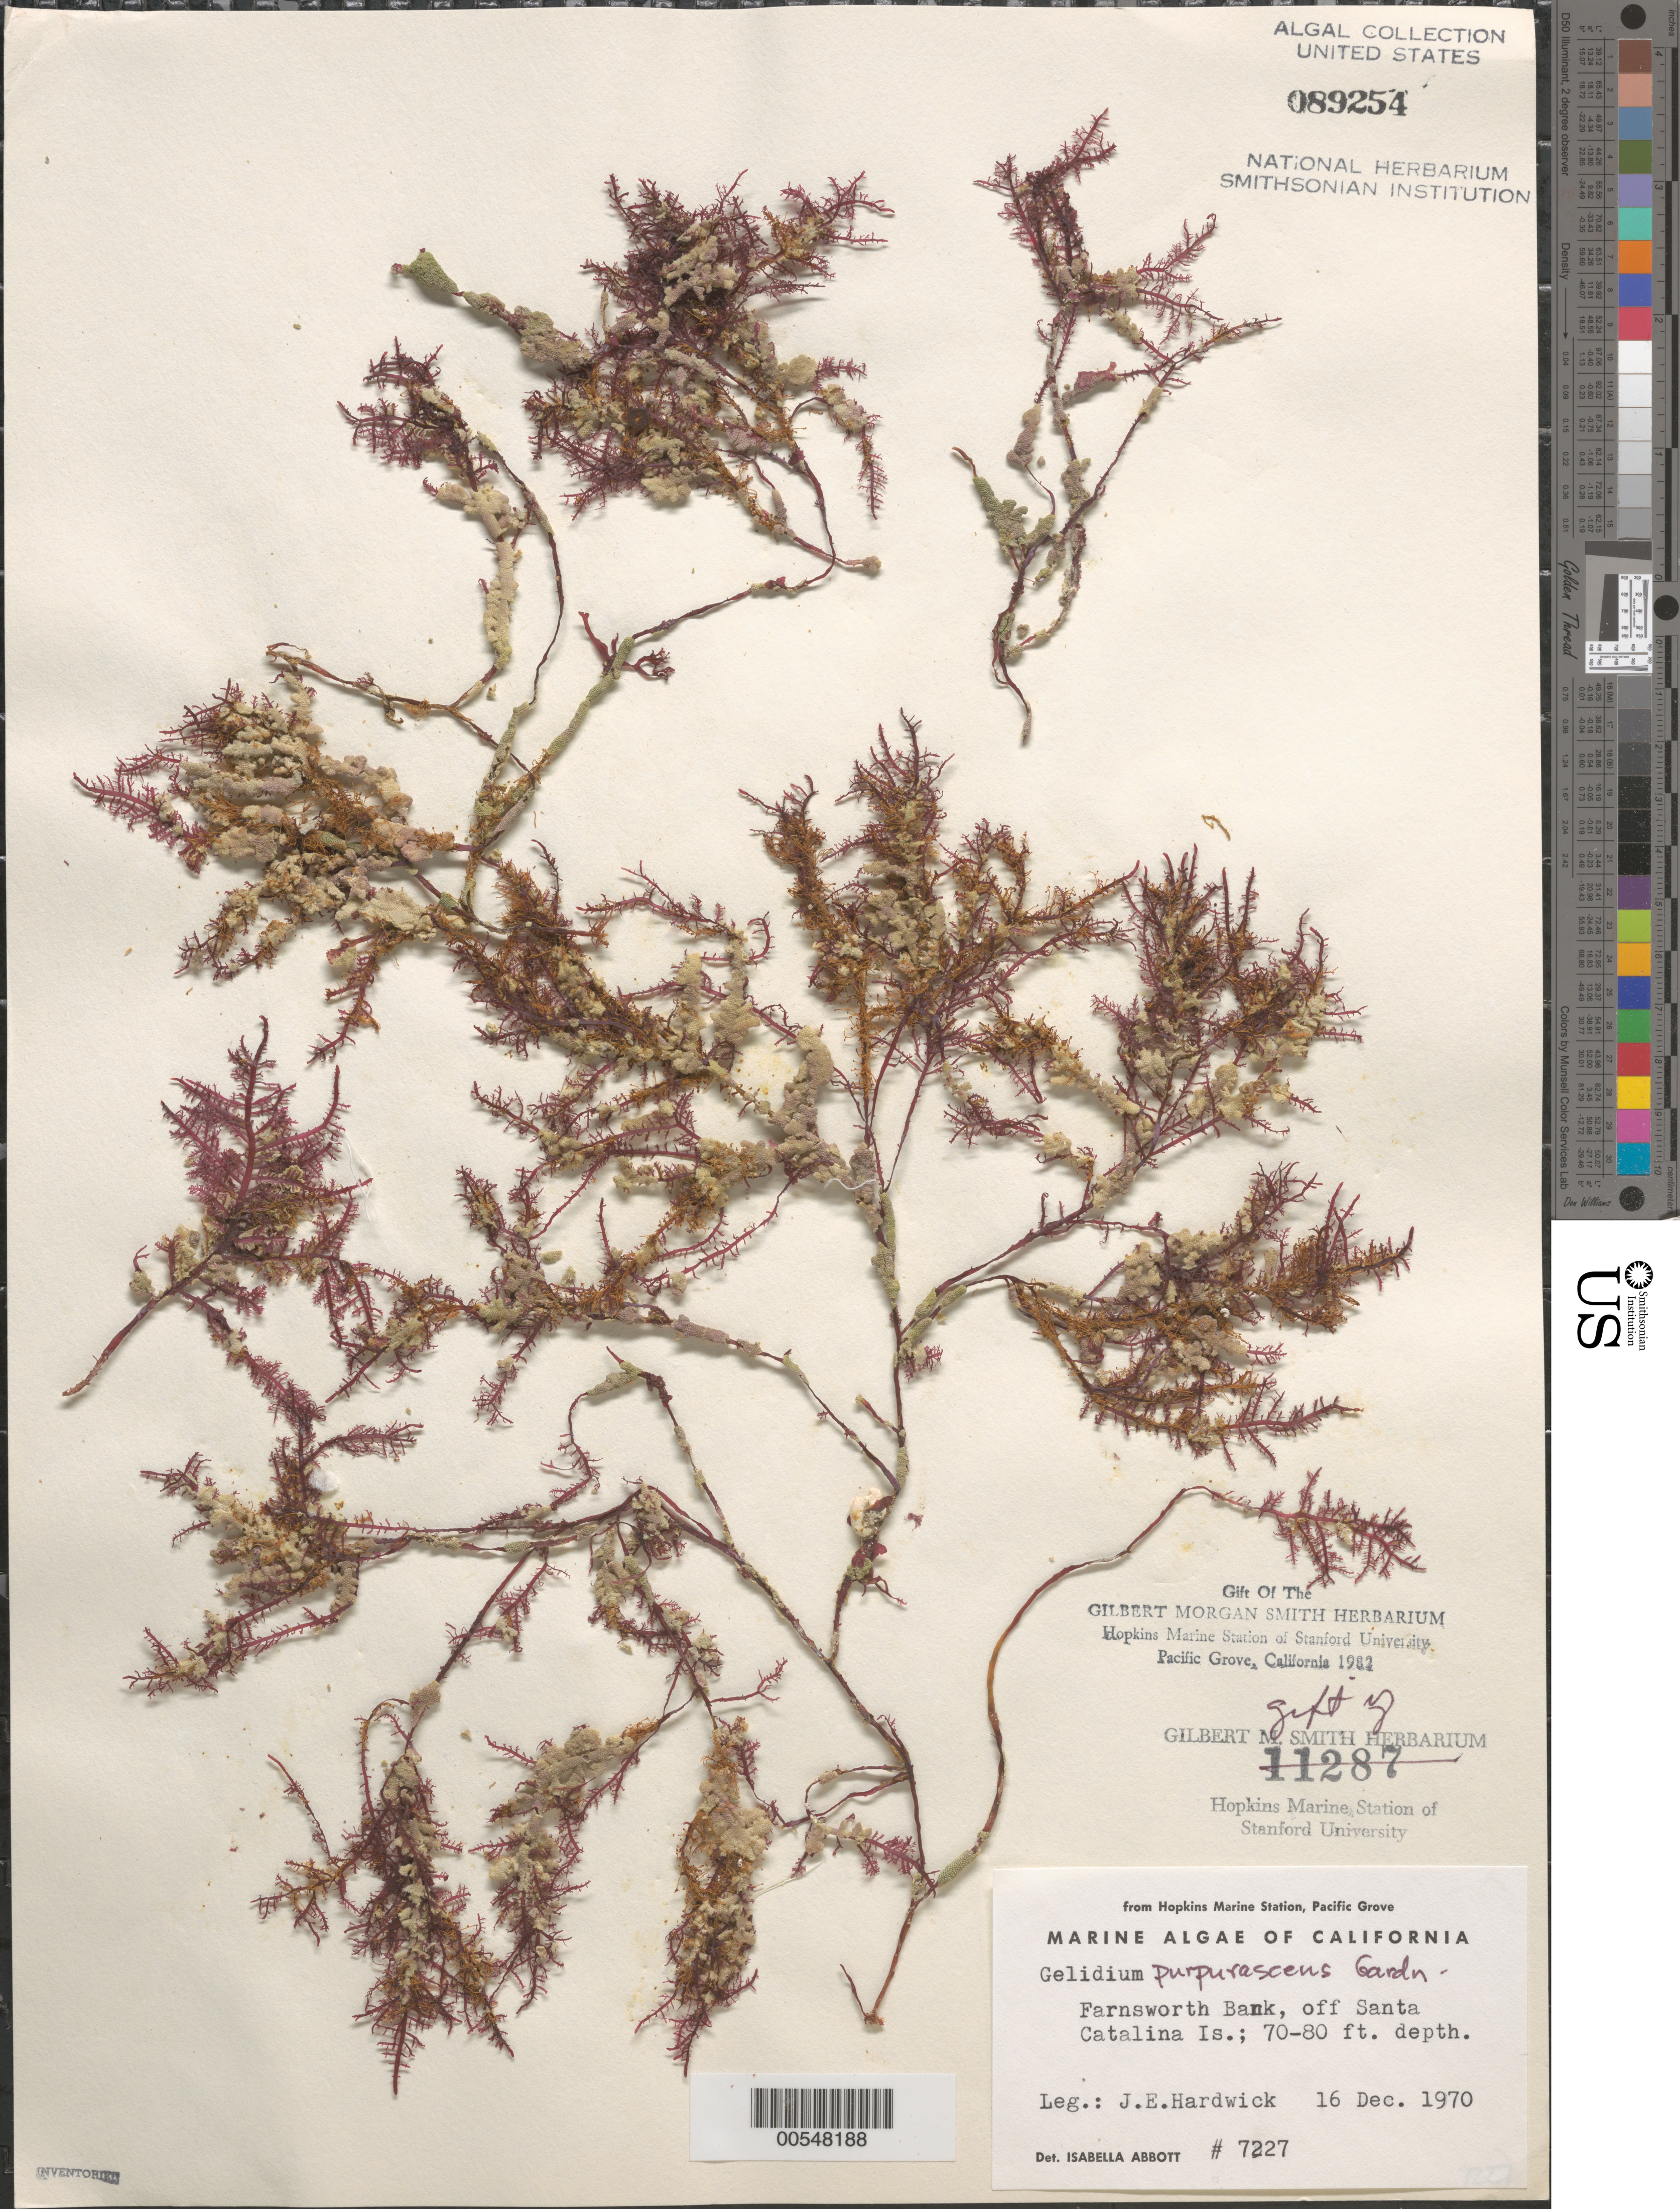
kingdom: Plantae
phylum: Rhodophyta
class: Florideophyceae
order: Gelidiales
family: Gelidiaceae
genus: Gelidium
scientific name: Gelidium purpurascens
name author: N.L. Gardner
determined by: Abbott, Isabella A.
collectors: J. Hardwick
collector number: IAA 7227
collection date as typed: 16 Dec 1970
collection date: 1970-12-16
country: United States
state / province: California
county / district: Los Angeles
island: Santa Catalina Island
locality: Farnsworth Bank, off the island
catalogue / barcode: US 89254